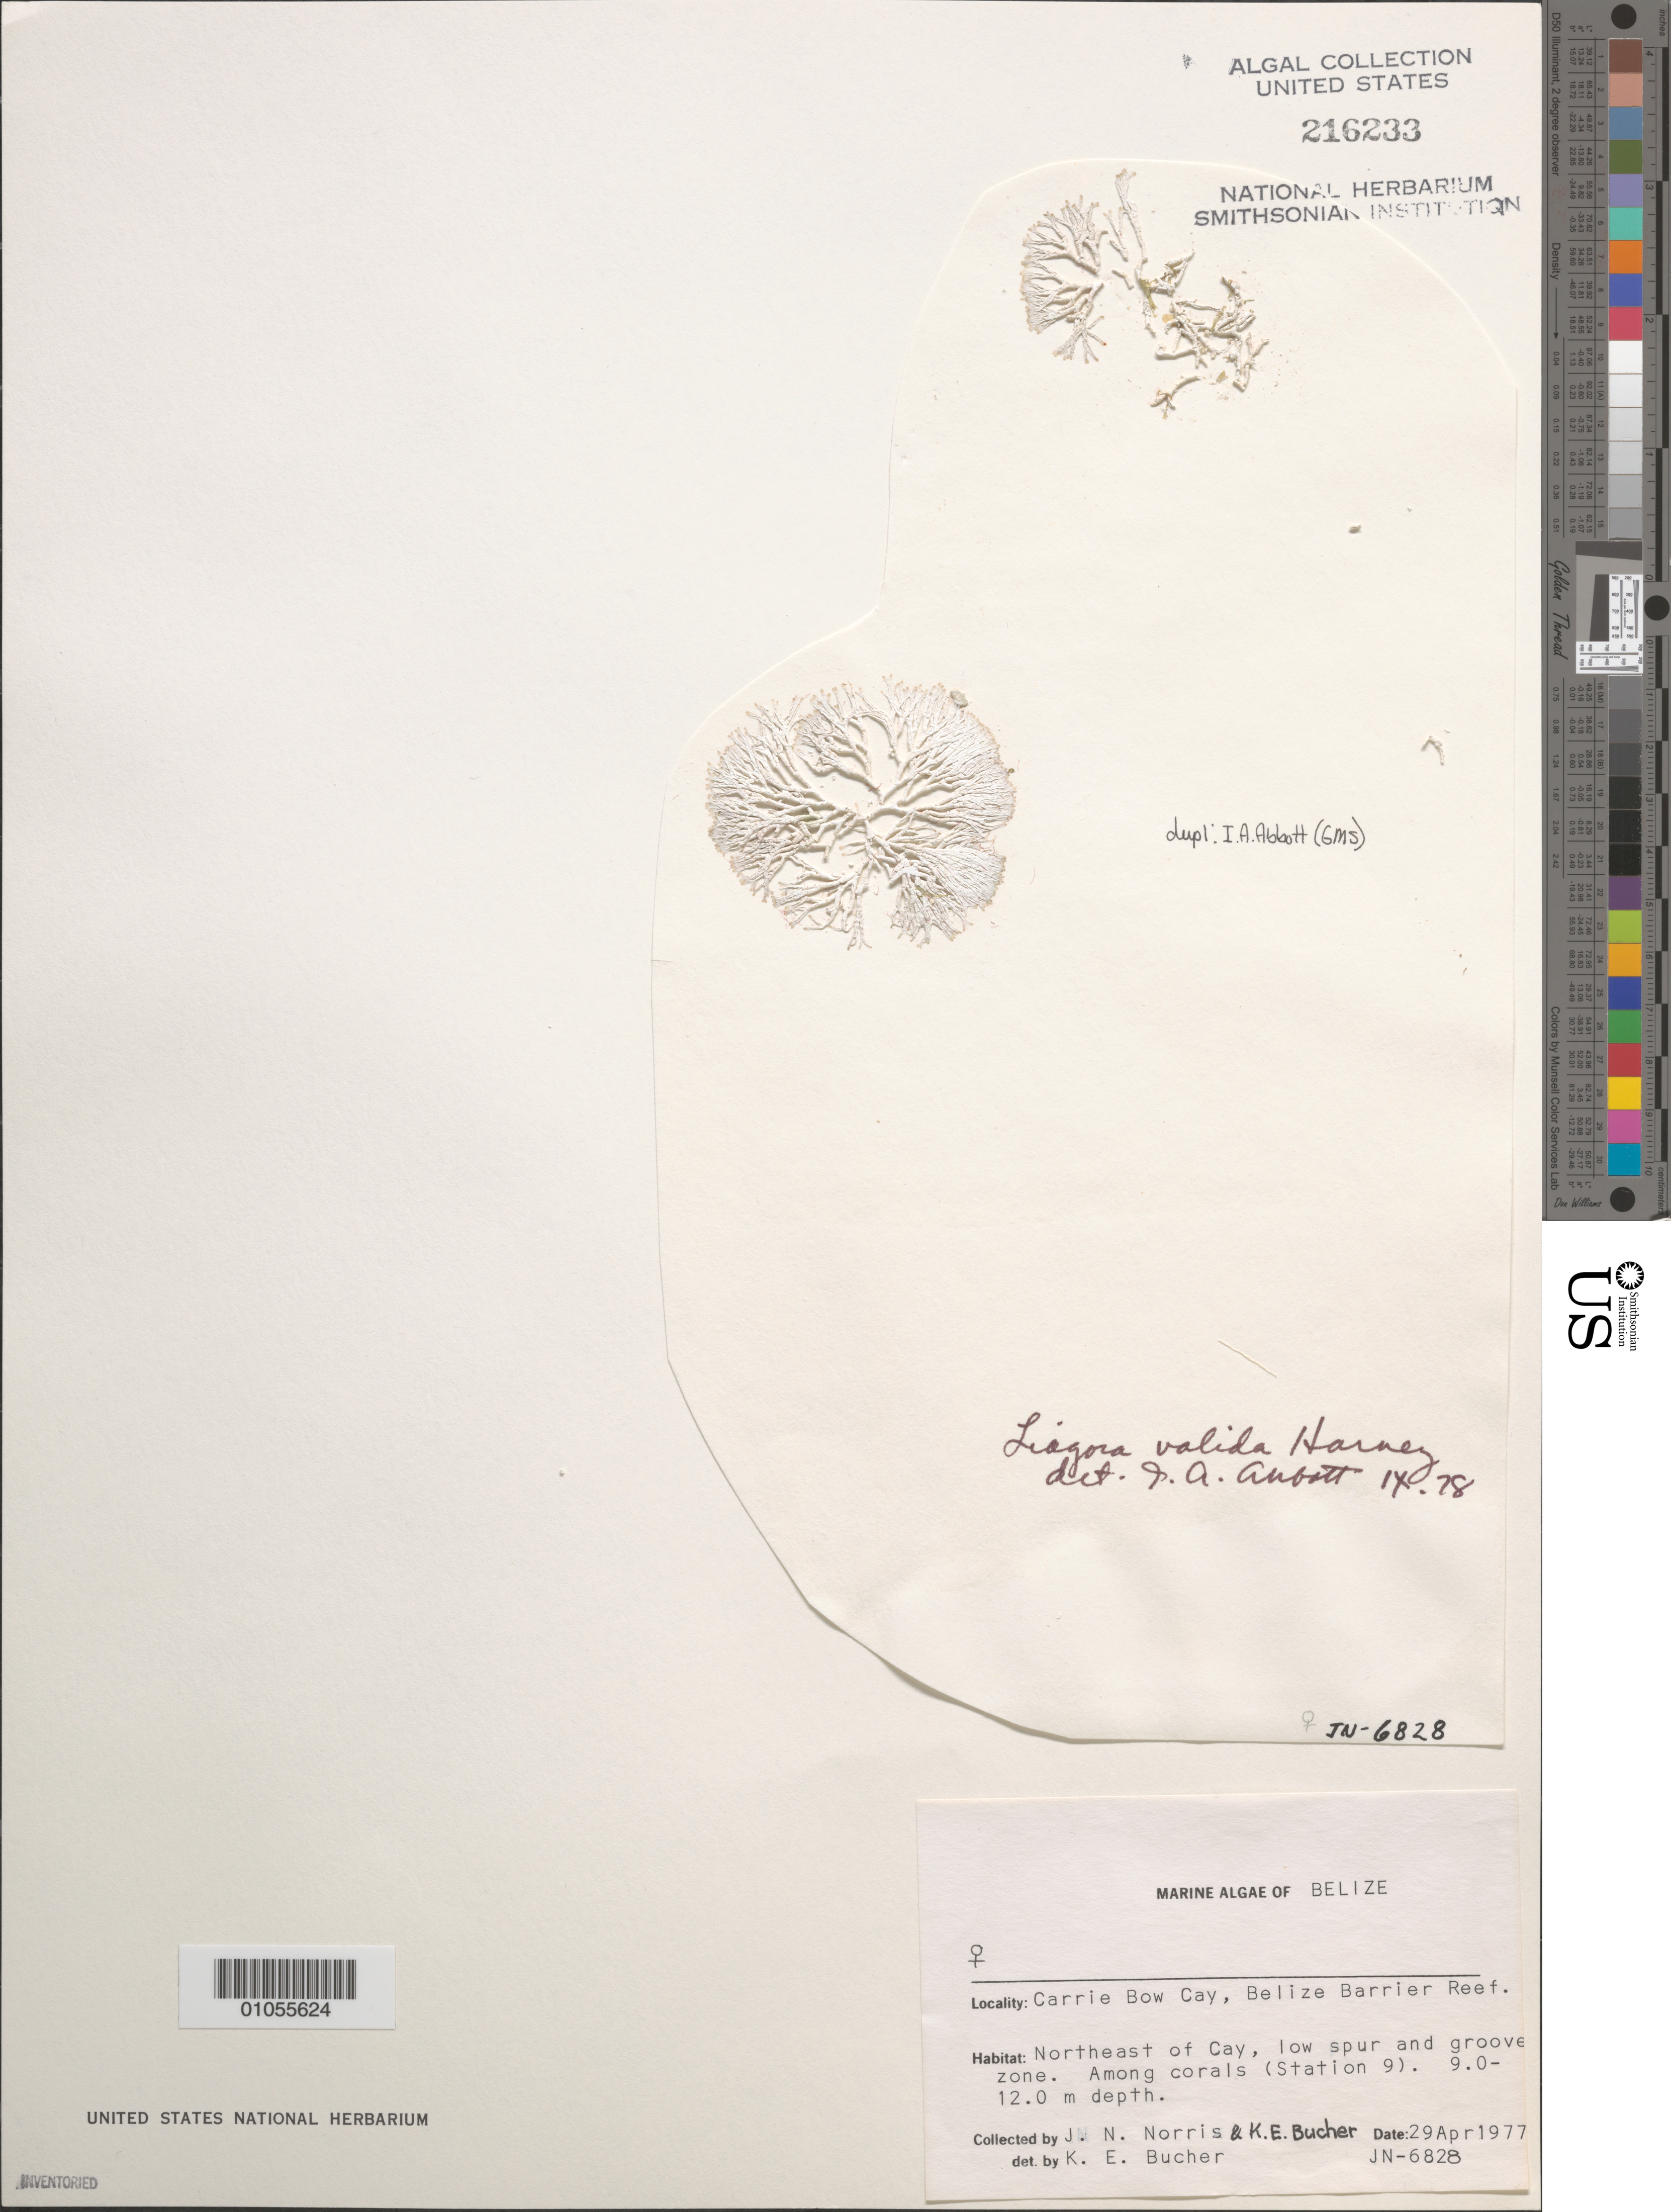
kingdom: Plantae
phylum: Rhodophyta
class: Florideophyceae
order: Nemaliales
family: Liagoraceae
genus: Titanophycus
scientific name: Titanophycus validus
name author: (Harv.) Huisman et al.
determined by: Algae name updating Project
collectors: J. N. Norris & K. E. Bucher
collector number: JN-6828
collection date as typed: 29 Apr 1977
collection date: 1977-04-29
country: Belize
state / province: Stann Creek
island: Carrie Bow Cay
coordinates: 16 48'N, 88 05'W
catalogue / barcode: US 216233